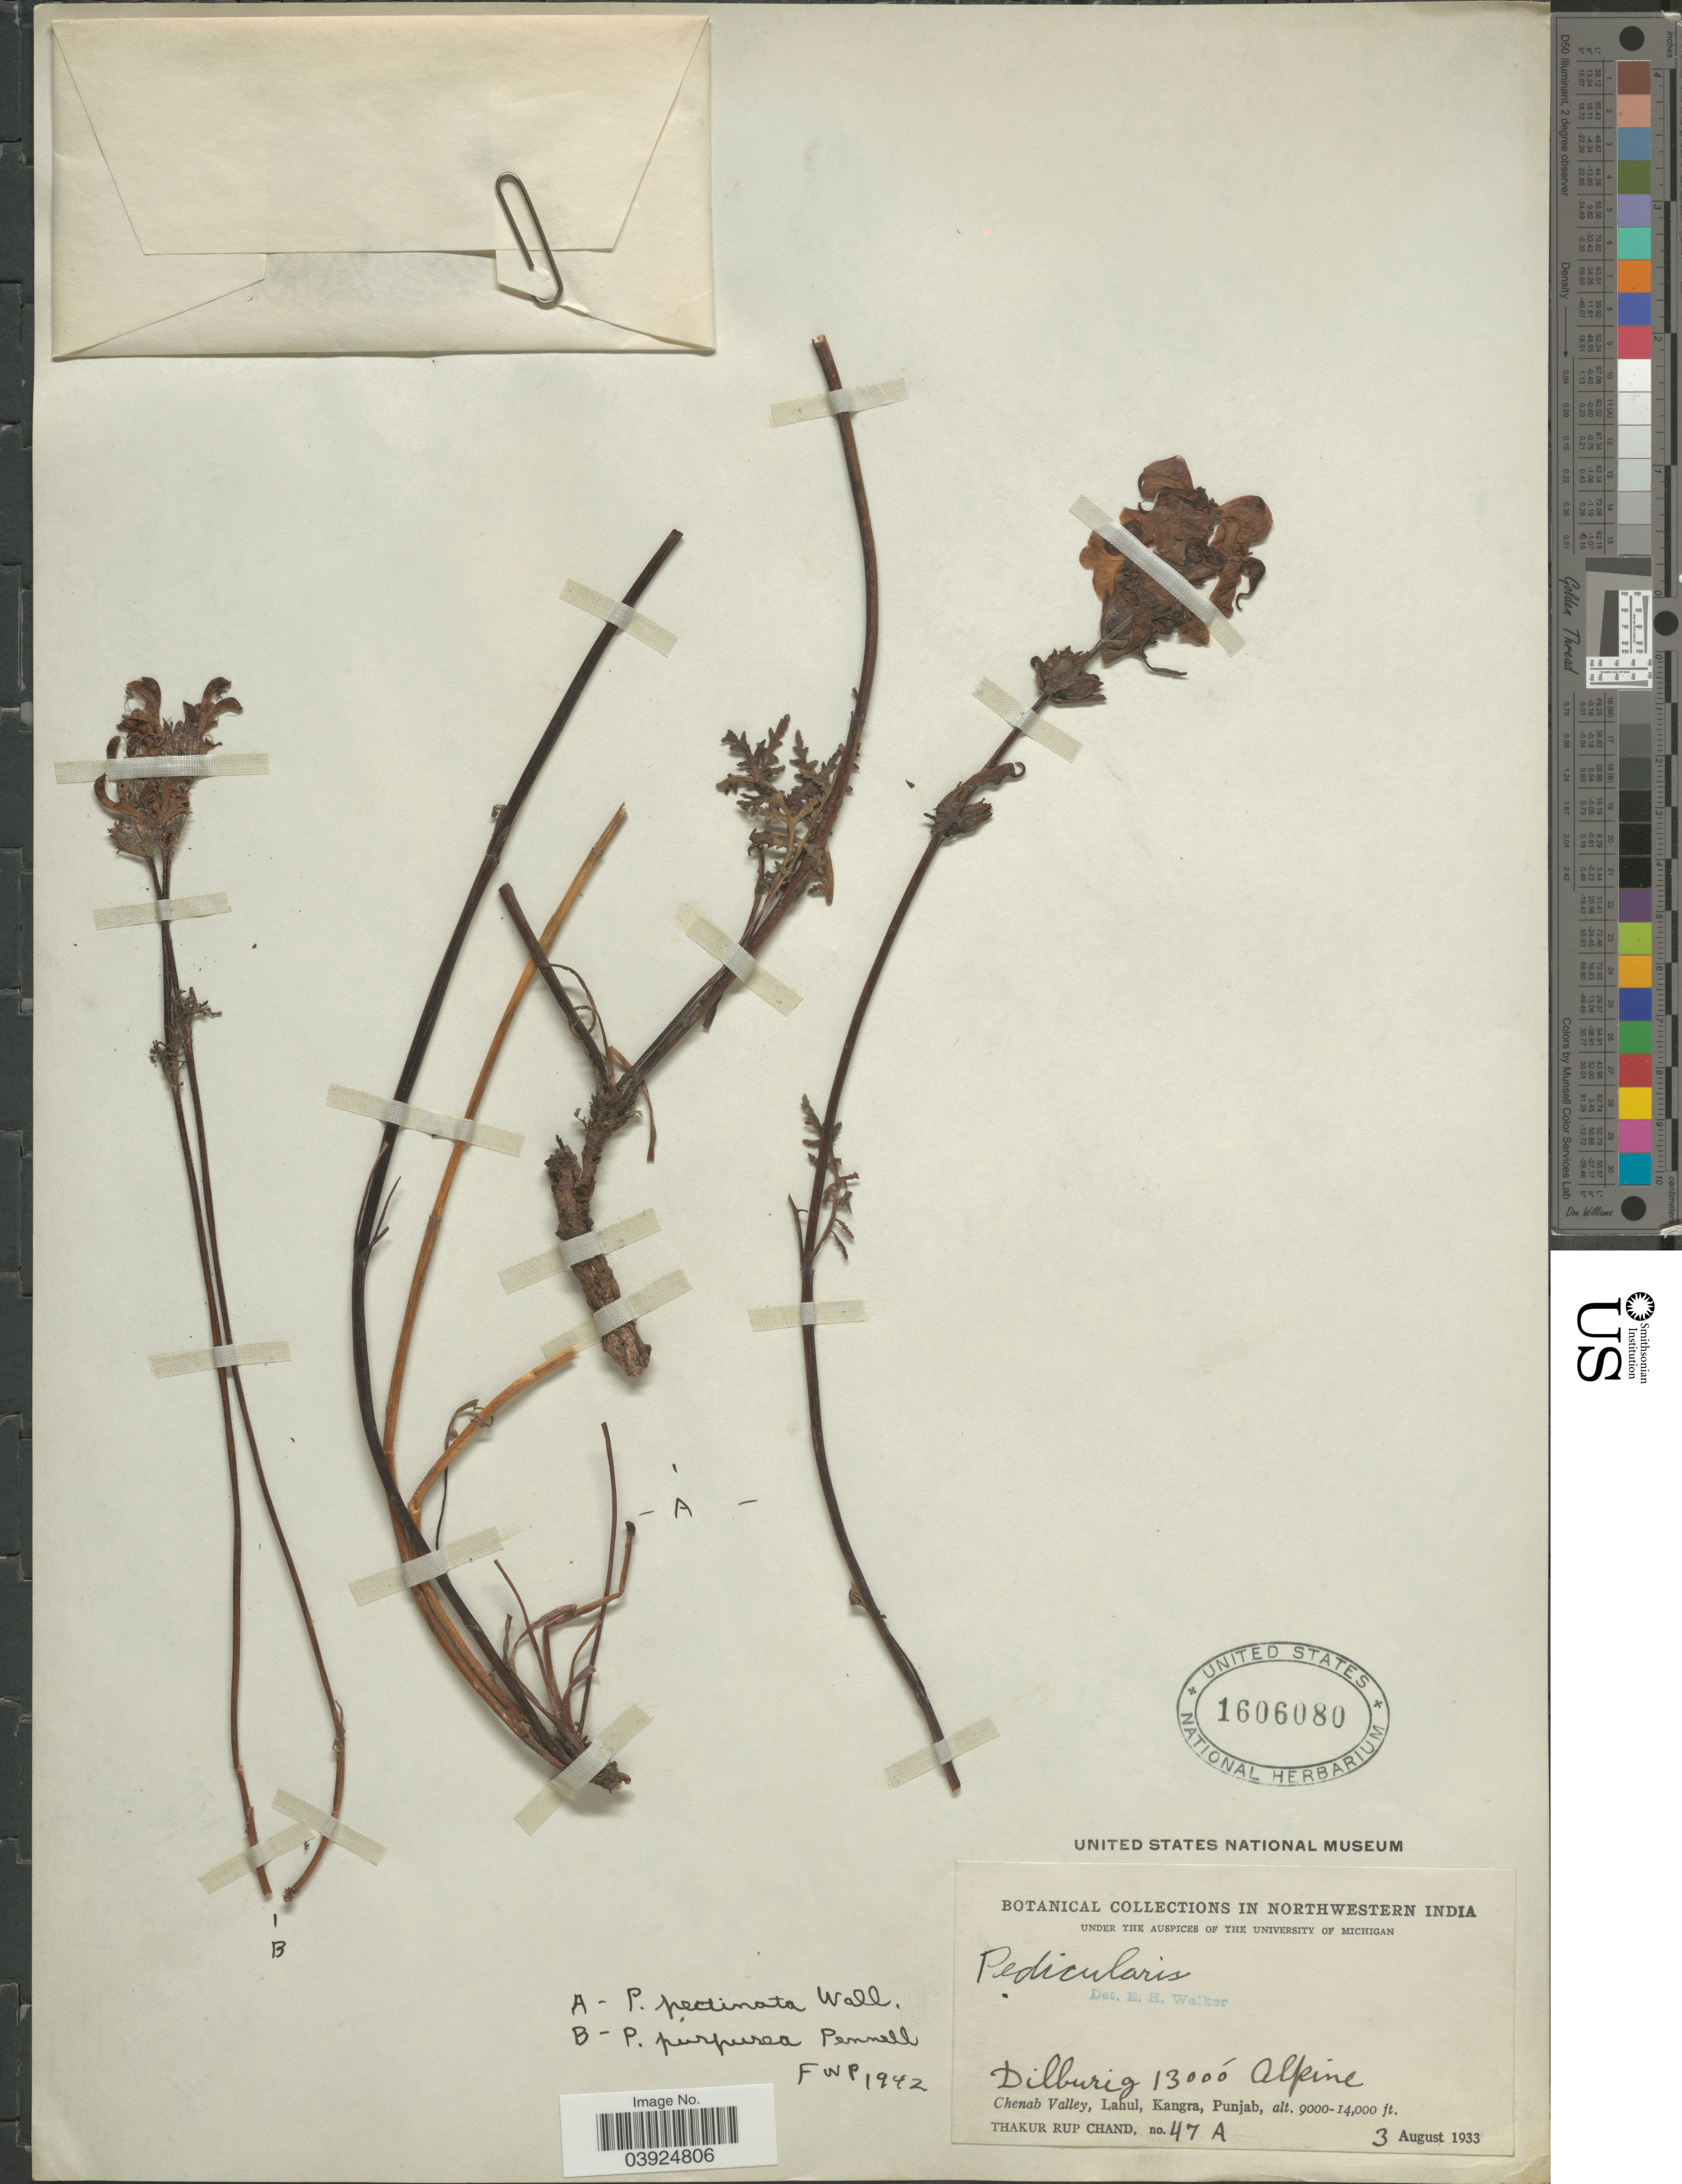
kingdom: Plantae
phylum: Tracheophyta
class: Magnoliopsida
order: Lamiales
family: Orobanchaceae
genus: Pedicularis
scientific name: Pedicularis pectinata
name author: Wall. ex Benth.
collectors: T. R. Chand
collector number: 47 A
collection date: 1933-08-03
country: India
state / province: Punjab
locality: Northwestern India. Dilburig. Chenab Valley, Lahul, Kangra.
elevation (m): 3962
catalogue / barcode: US 1606080